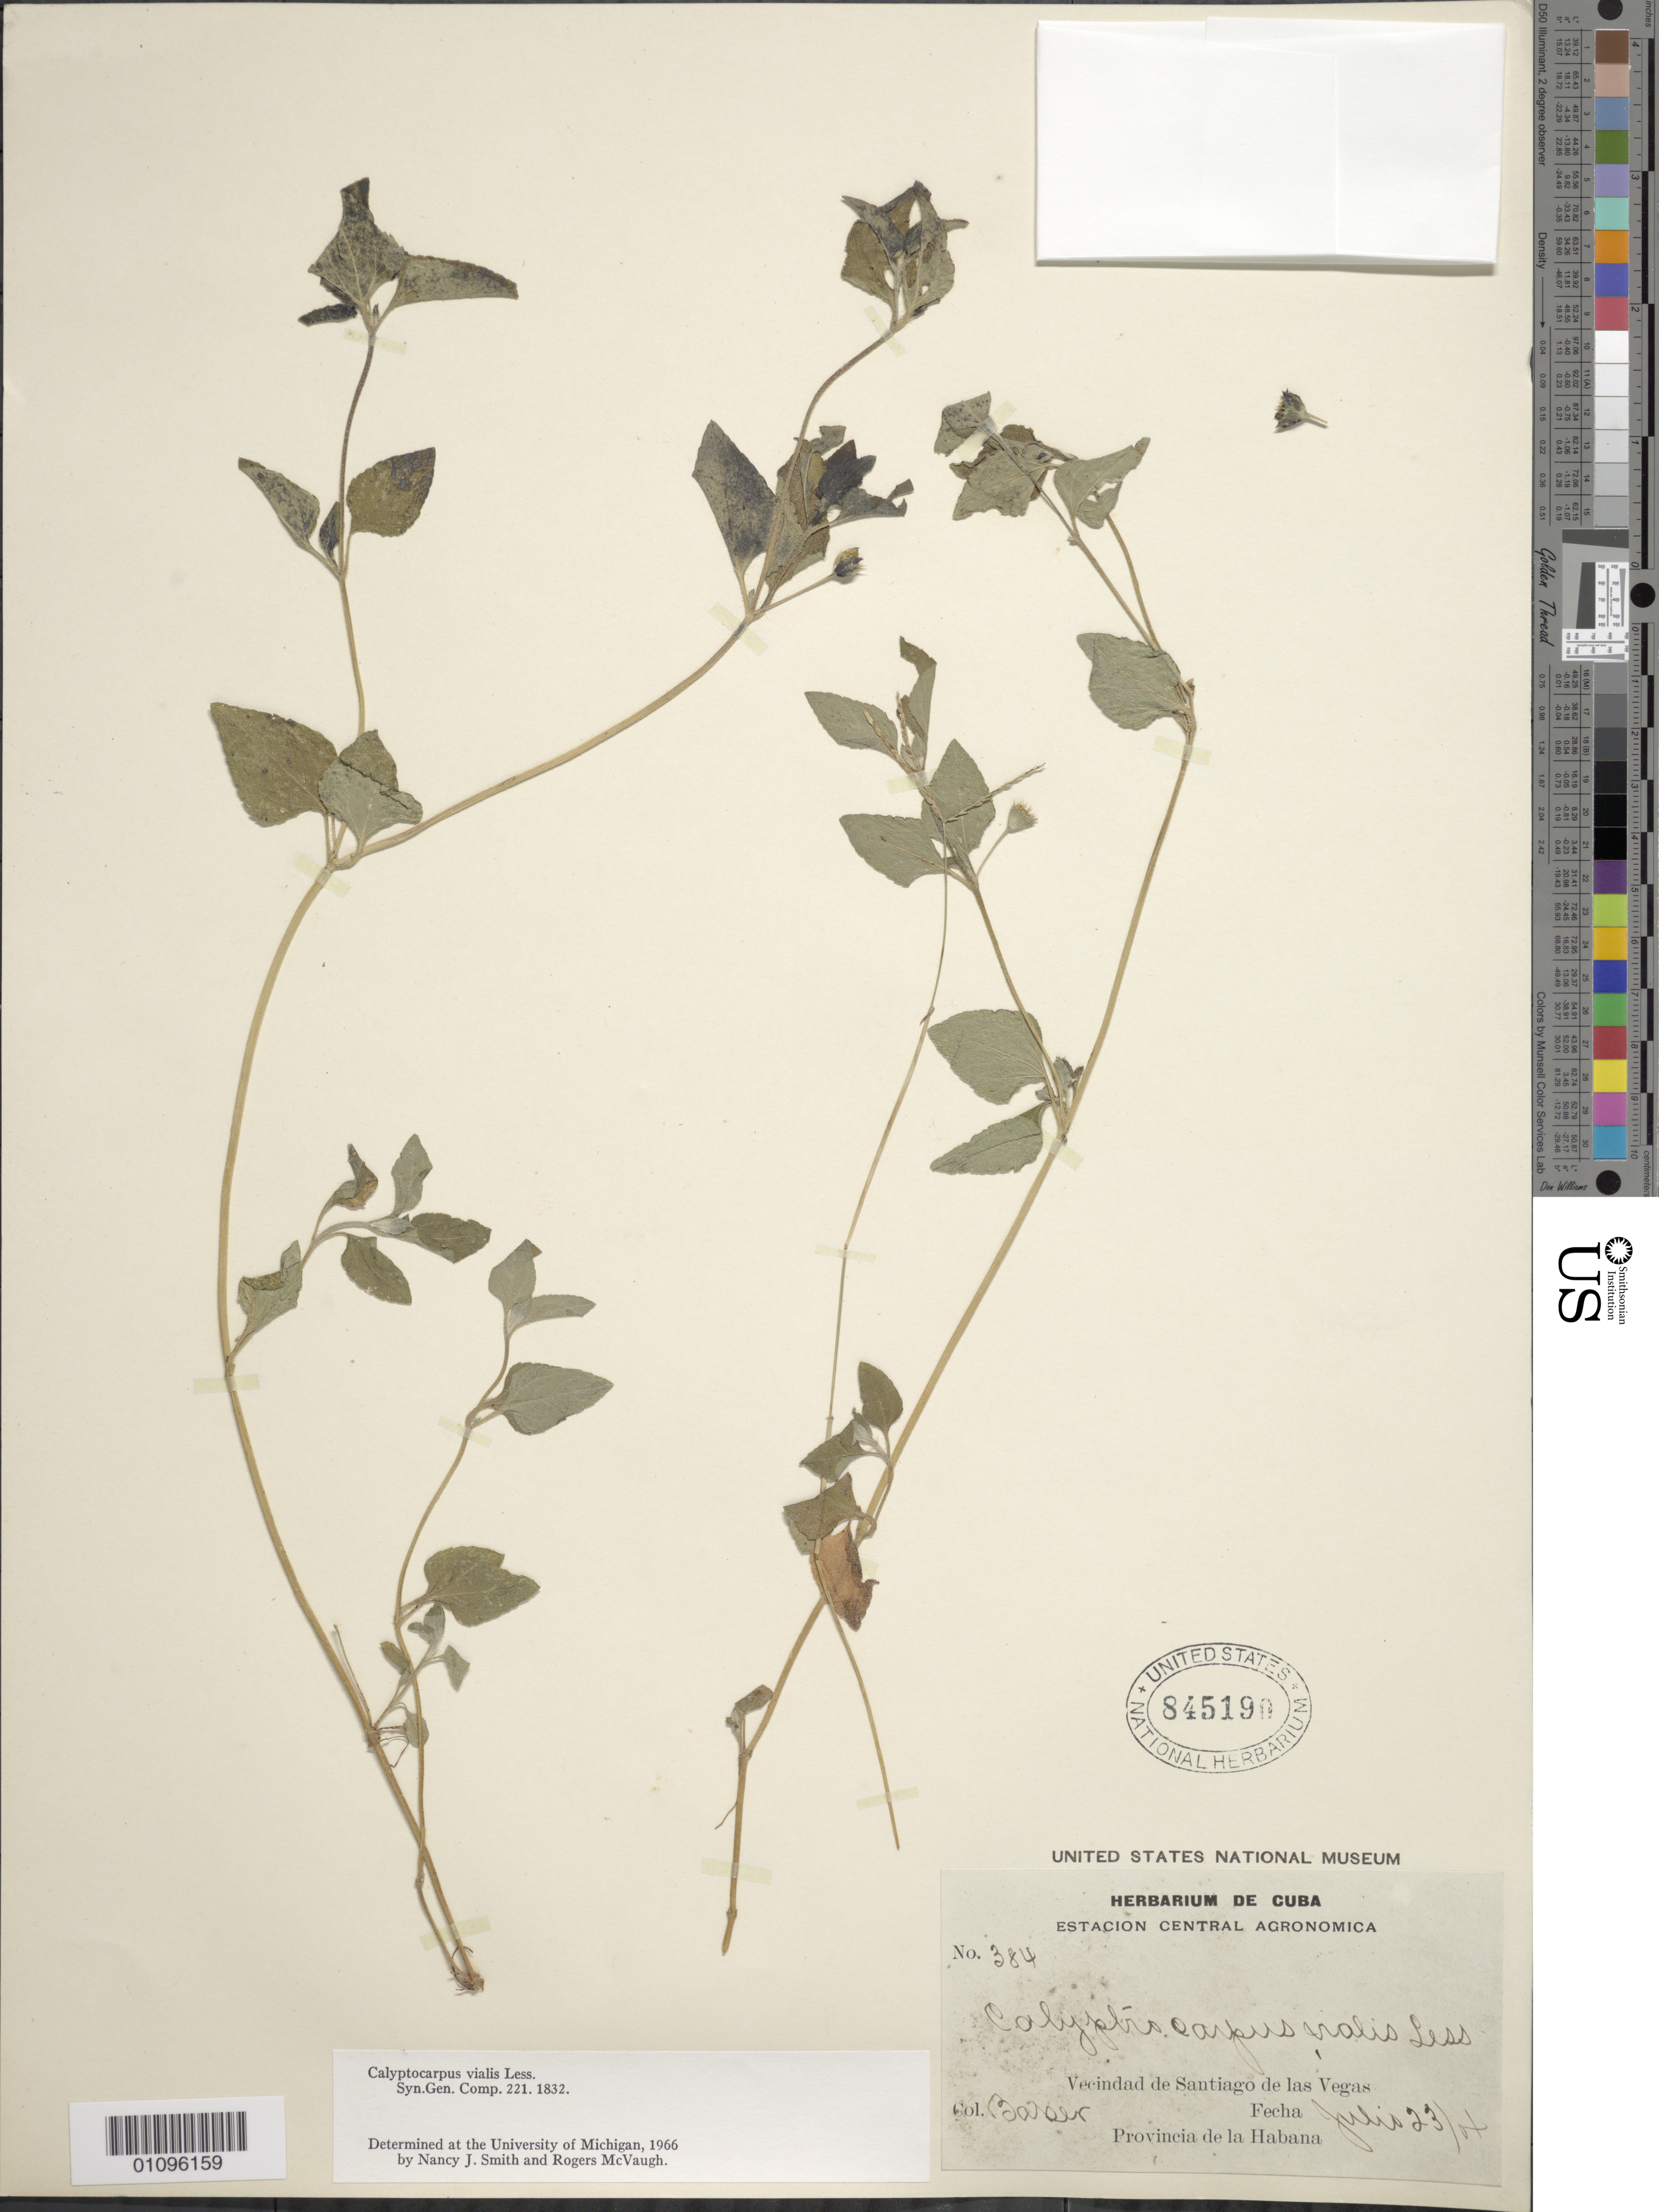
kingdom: Plantae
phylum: Tracheophyta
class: Magnoliopsida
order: Asterales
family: Asteraceae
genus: Calyptocarpus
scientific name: Calyptocarpus vialis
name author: Less.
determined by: Smith, N. J.; McVaugh, R.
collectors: C. F. Baker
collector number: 384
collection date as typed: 23 Jul 1904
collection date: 1904-07-23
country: Cuba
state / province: La Habana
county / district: Municipio Boyeros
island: Cuba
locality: Santiago de las Vegas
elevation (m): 97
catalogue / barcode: US 845190